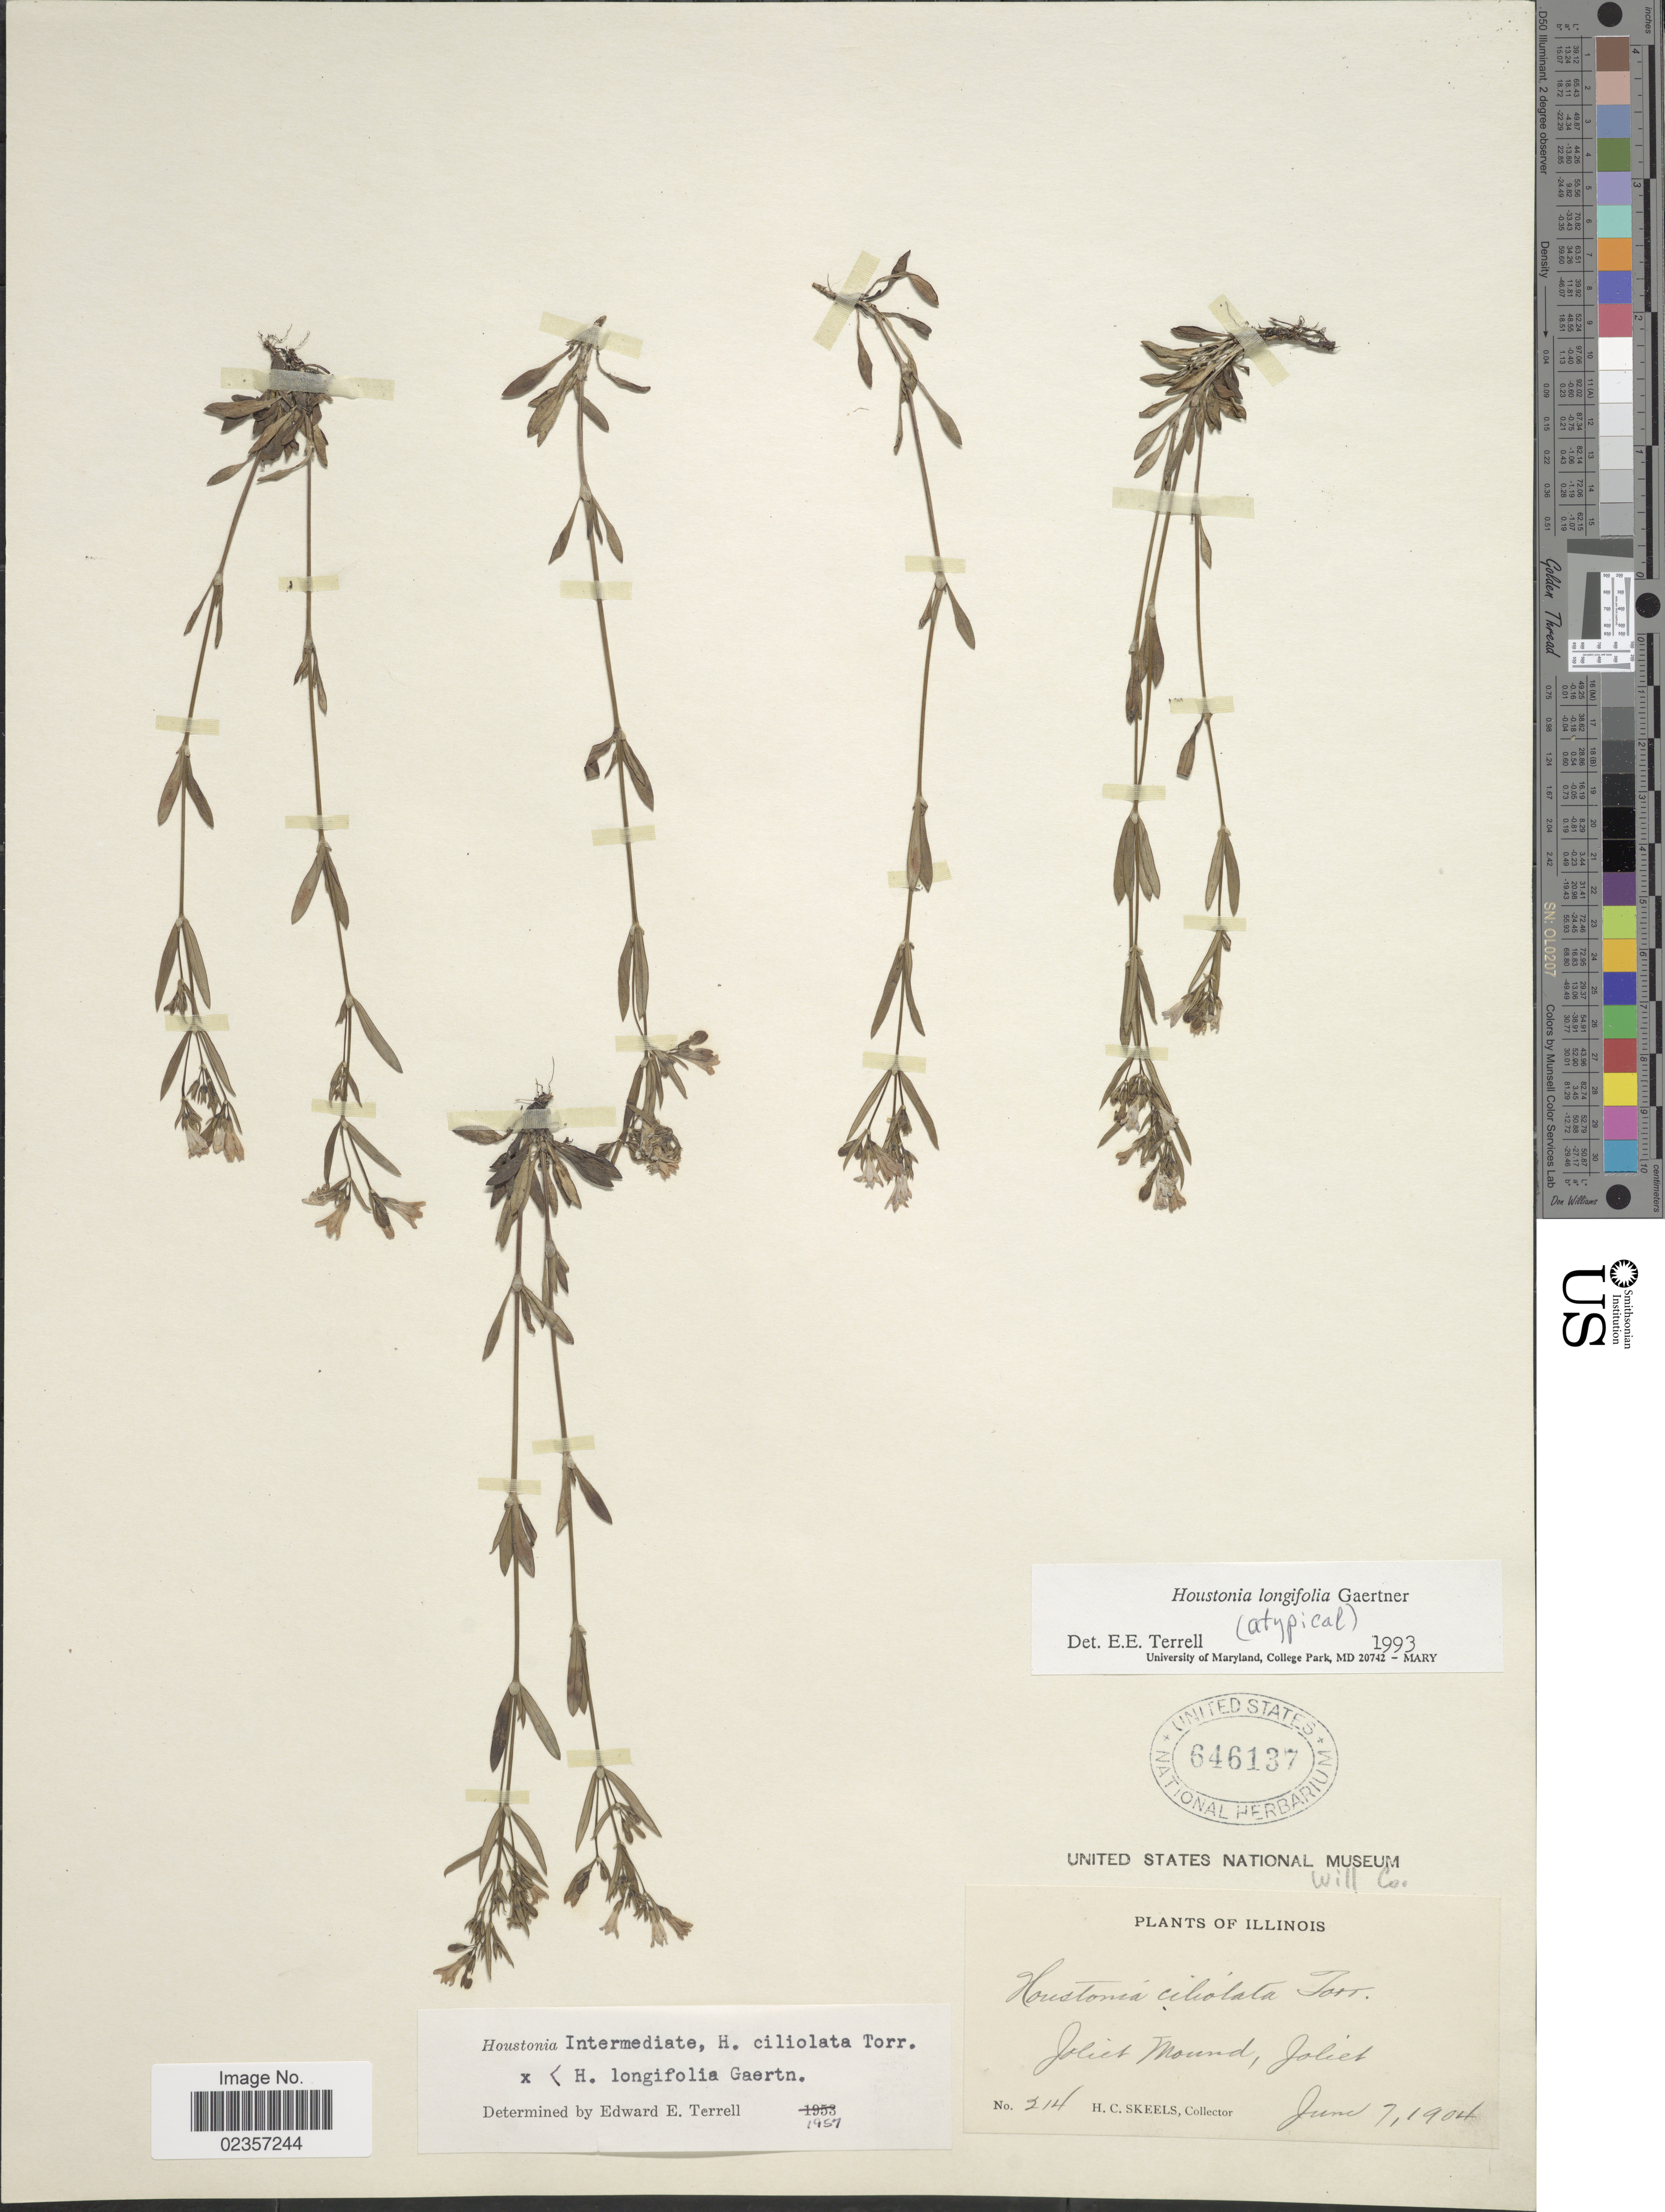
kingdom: Plantae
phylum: Tracheophyta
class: Magnoliopsida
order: Gentianales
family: Rubiaceae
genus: Houstonia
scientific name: Houstonia longifolia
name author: Gaertn.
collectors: H. Skeels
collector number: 214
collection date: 1904-06-07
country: United States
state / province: Illinois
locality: Joliet Mound, Joliet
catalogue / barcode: US 646137